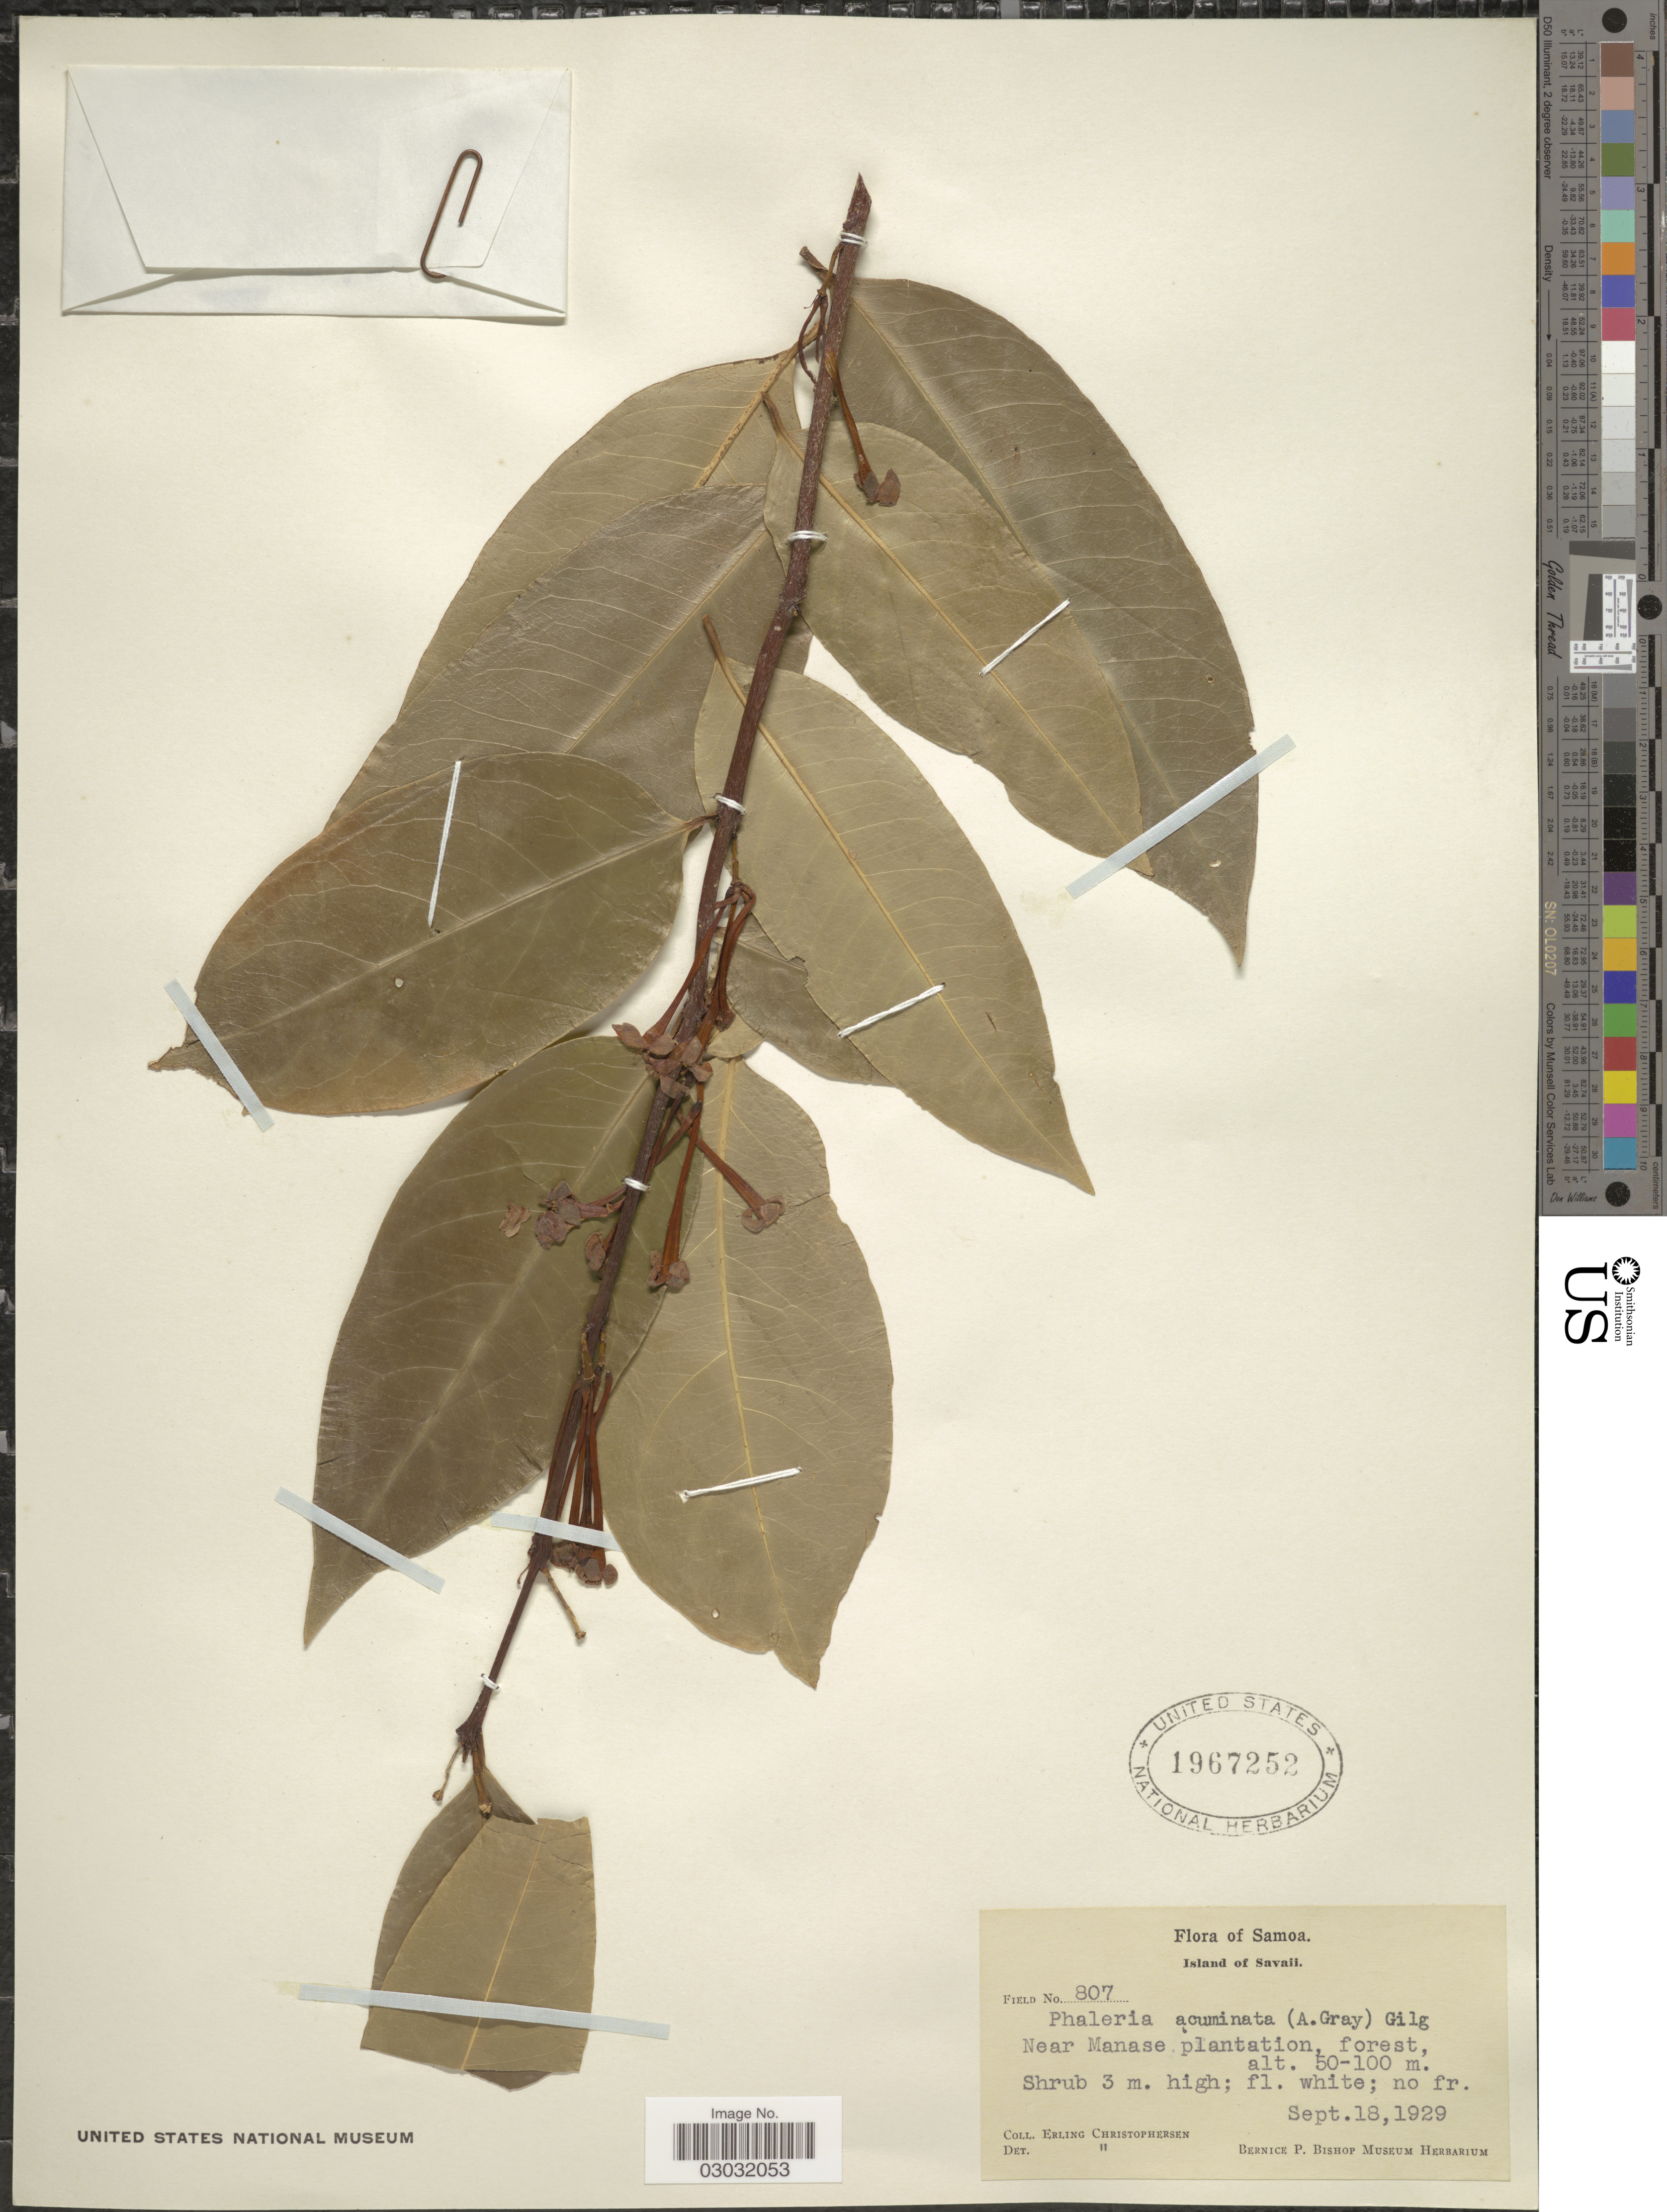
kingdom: Plantae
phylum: Tracheophyta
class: Magnoliopsida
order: Malvales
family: Thymelaeaceae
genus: Phaleria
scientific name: Phaleria acuminata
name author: (A. Gray) Gilg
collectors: E. Christophersen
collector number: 807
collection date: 1929-09-18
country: Samoa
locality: Samoa, Island of Savaii. Near Manase plantation.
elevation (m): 50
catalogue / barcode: US 1967252